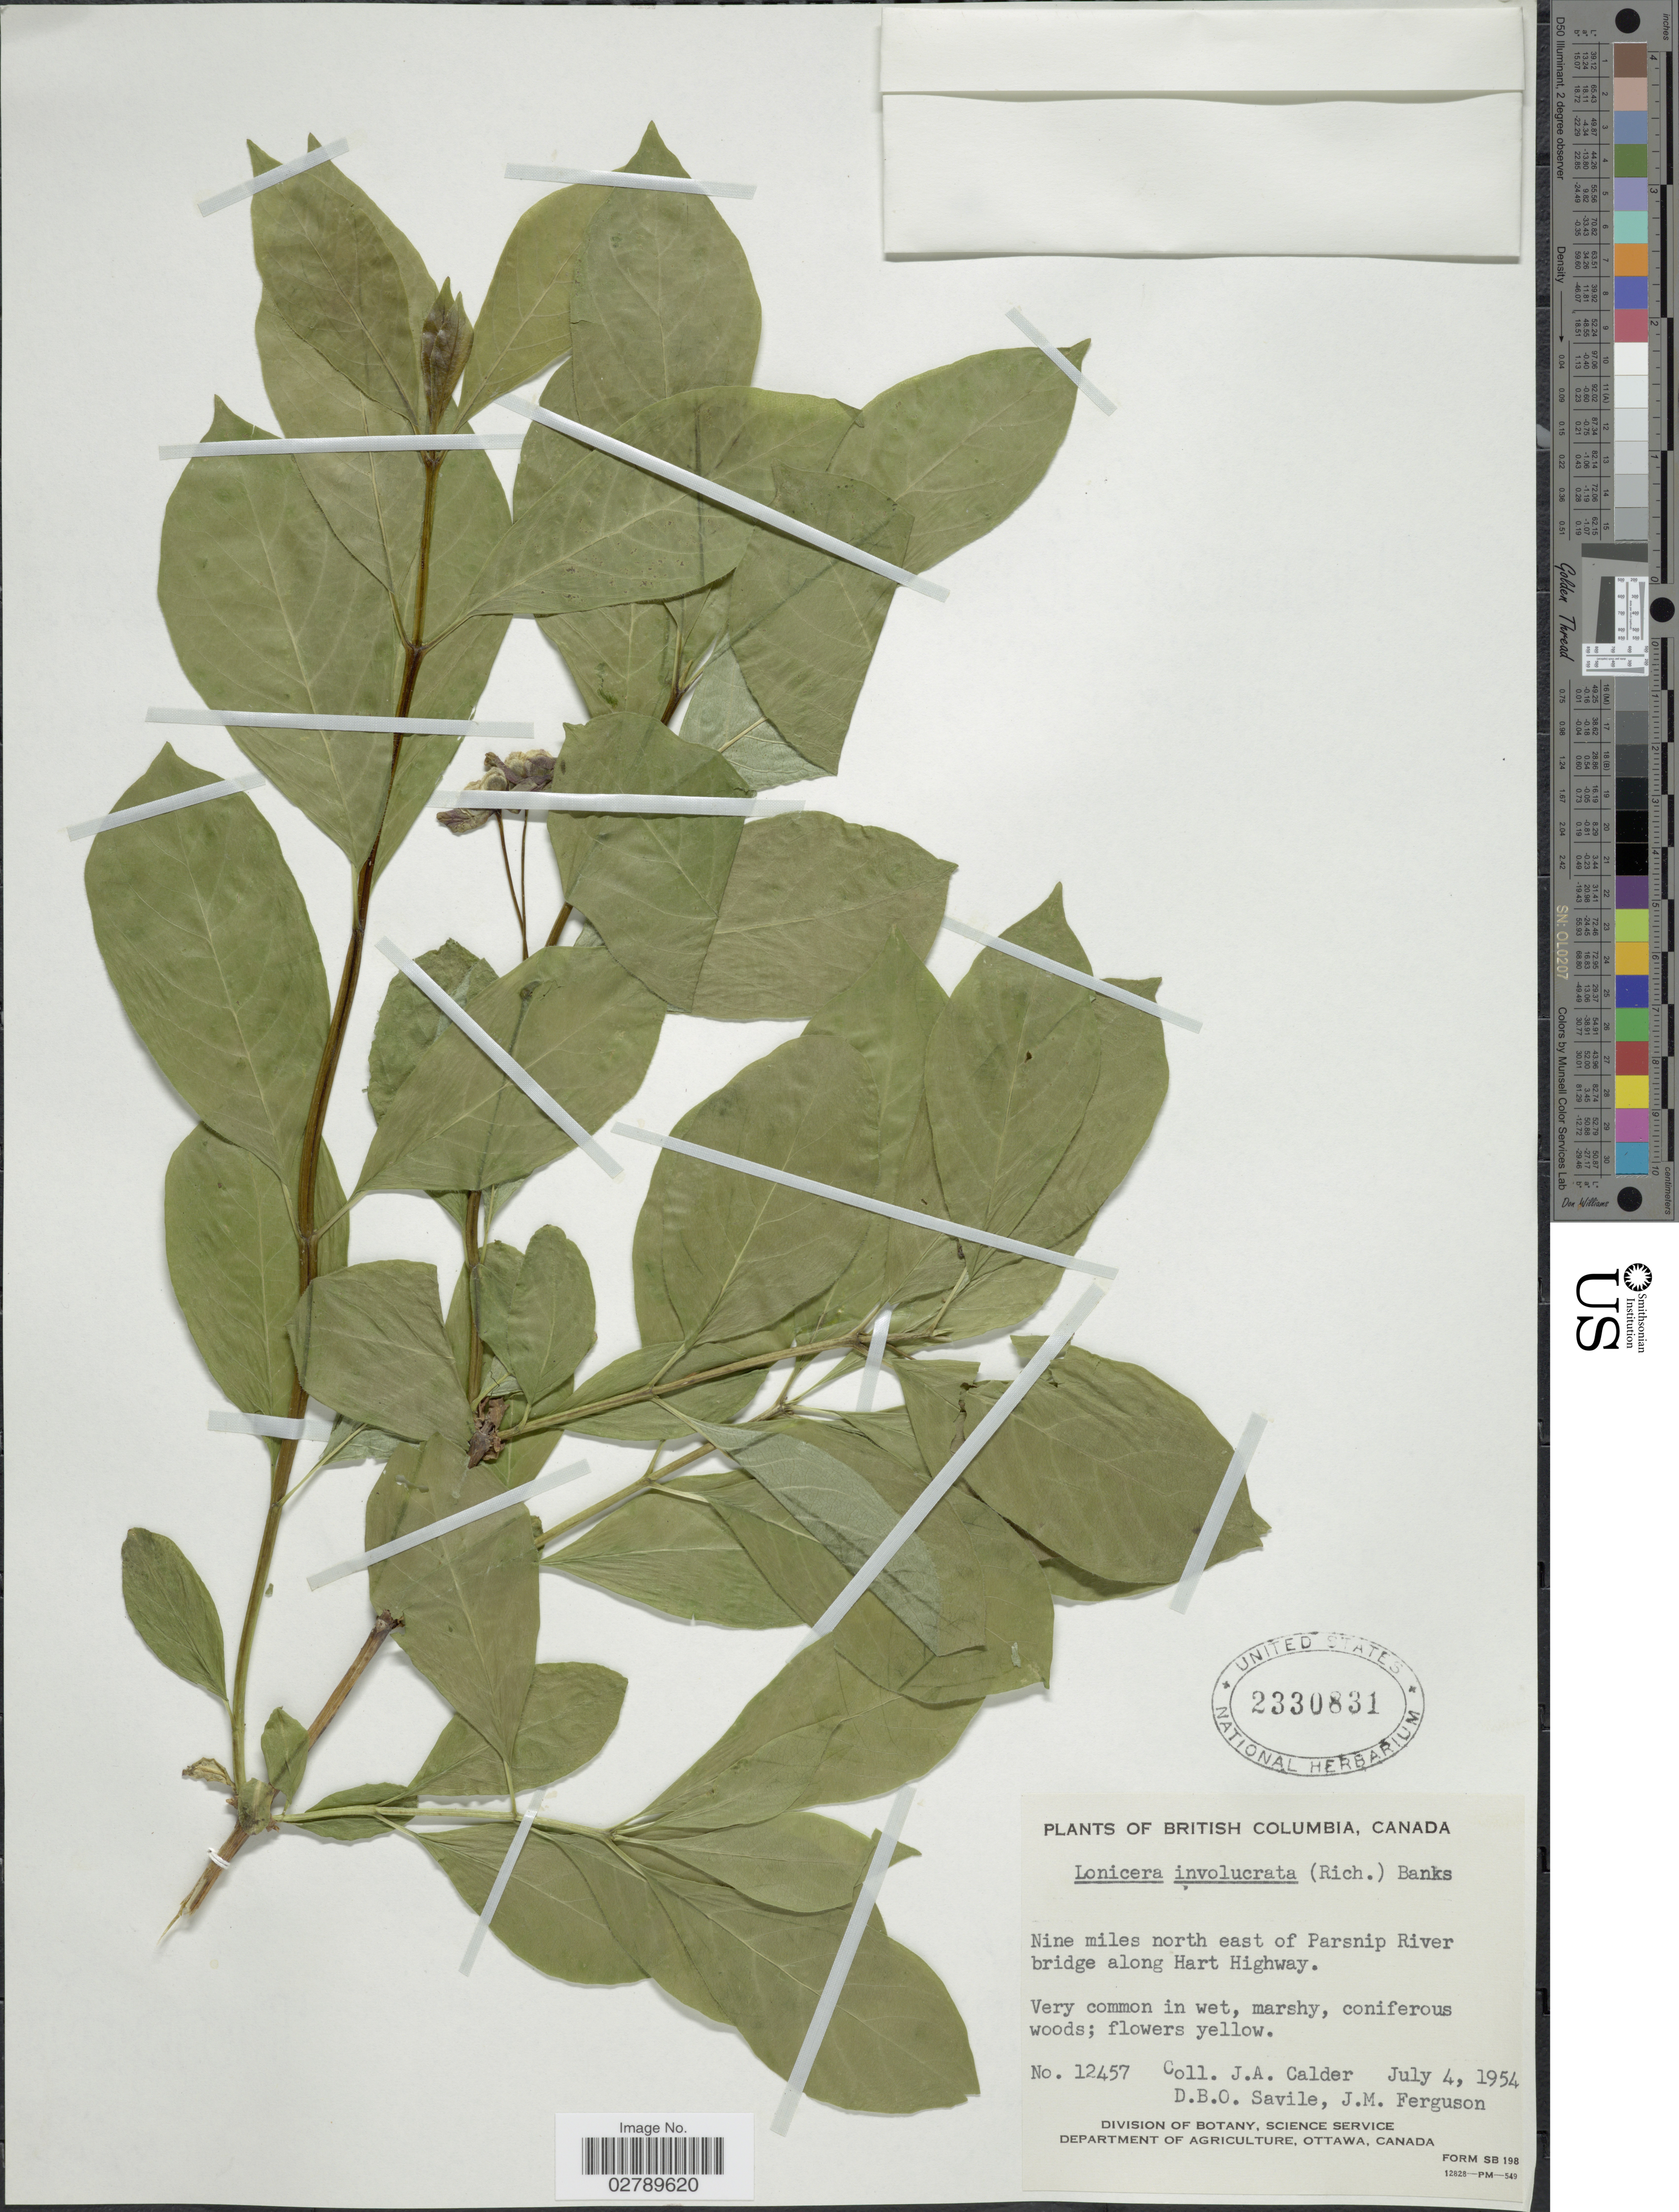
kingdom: Plantae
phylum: Tracheophyta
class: Magnoliopsida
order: Dipsacales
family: Caprifoliaceae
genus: Lonicera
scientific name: Lonicera involucrata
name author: (Richardson) Banks ex Spreng.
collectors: J. A. Calder, D. Savile & J. M. Ferguson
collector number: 12457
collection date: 1954-07-04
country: Canada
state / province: British Columbia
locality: Nine miles north east of Parsnip River bridge along Hart Highway.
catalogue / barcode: US 2330831